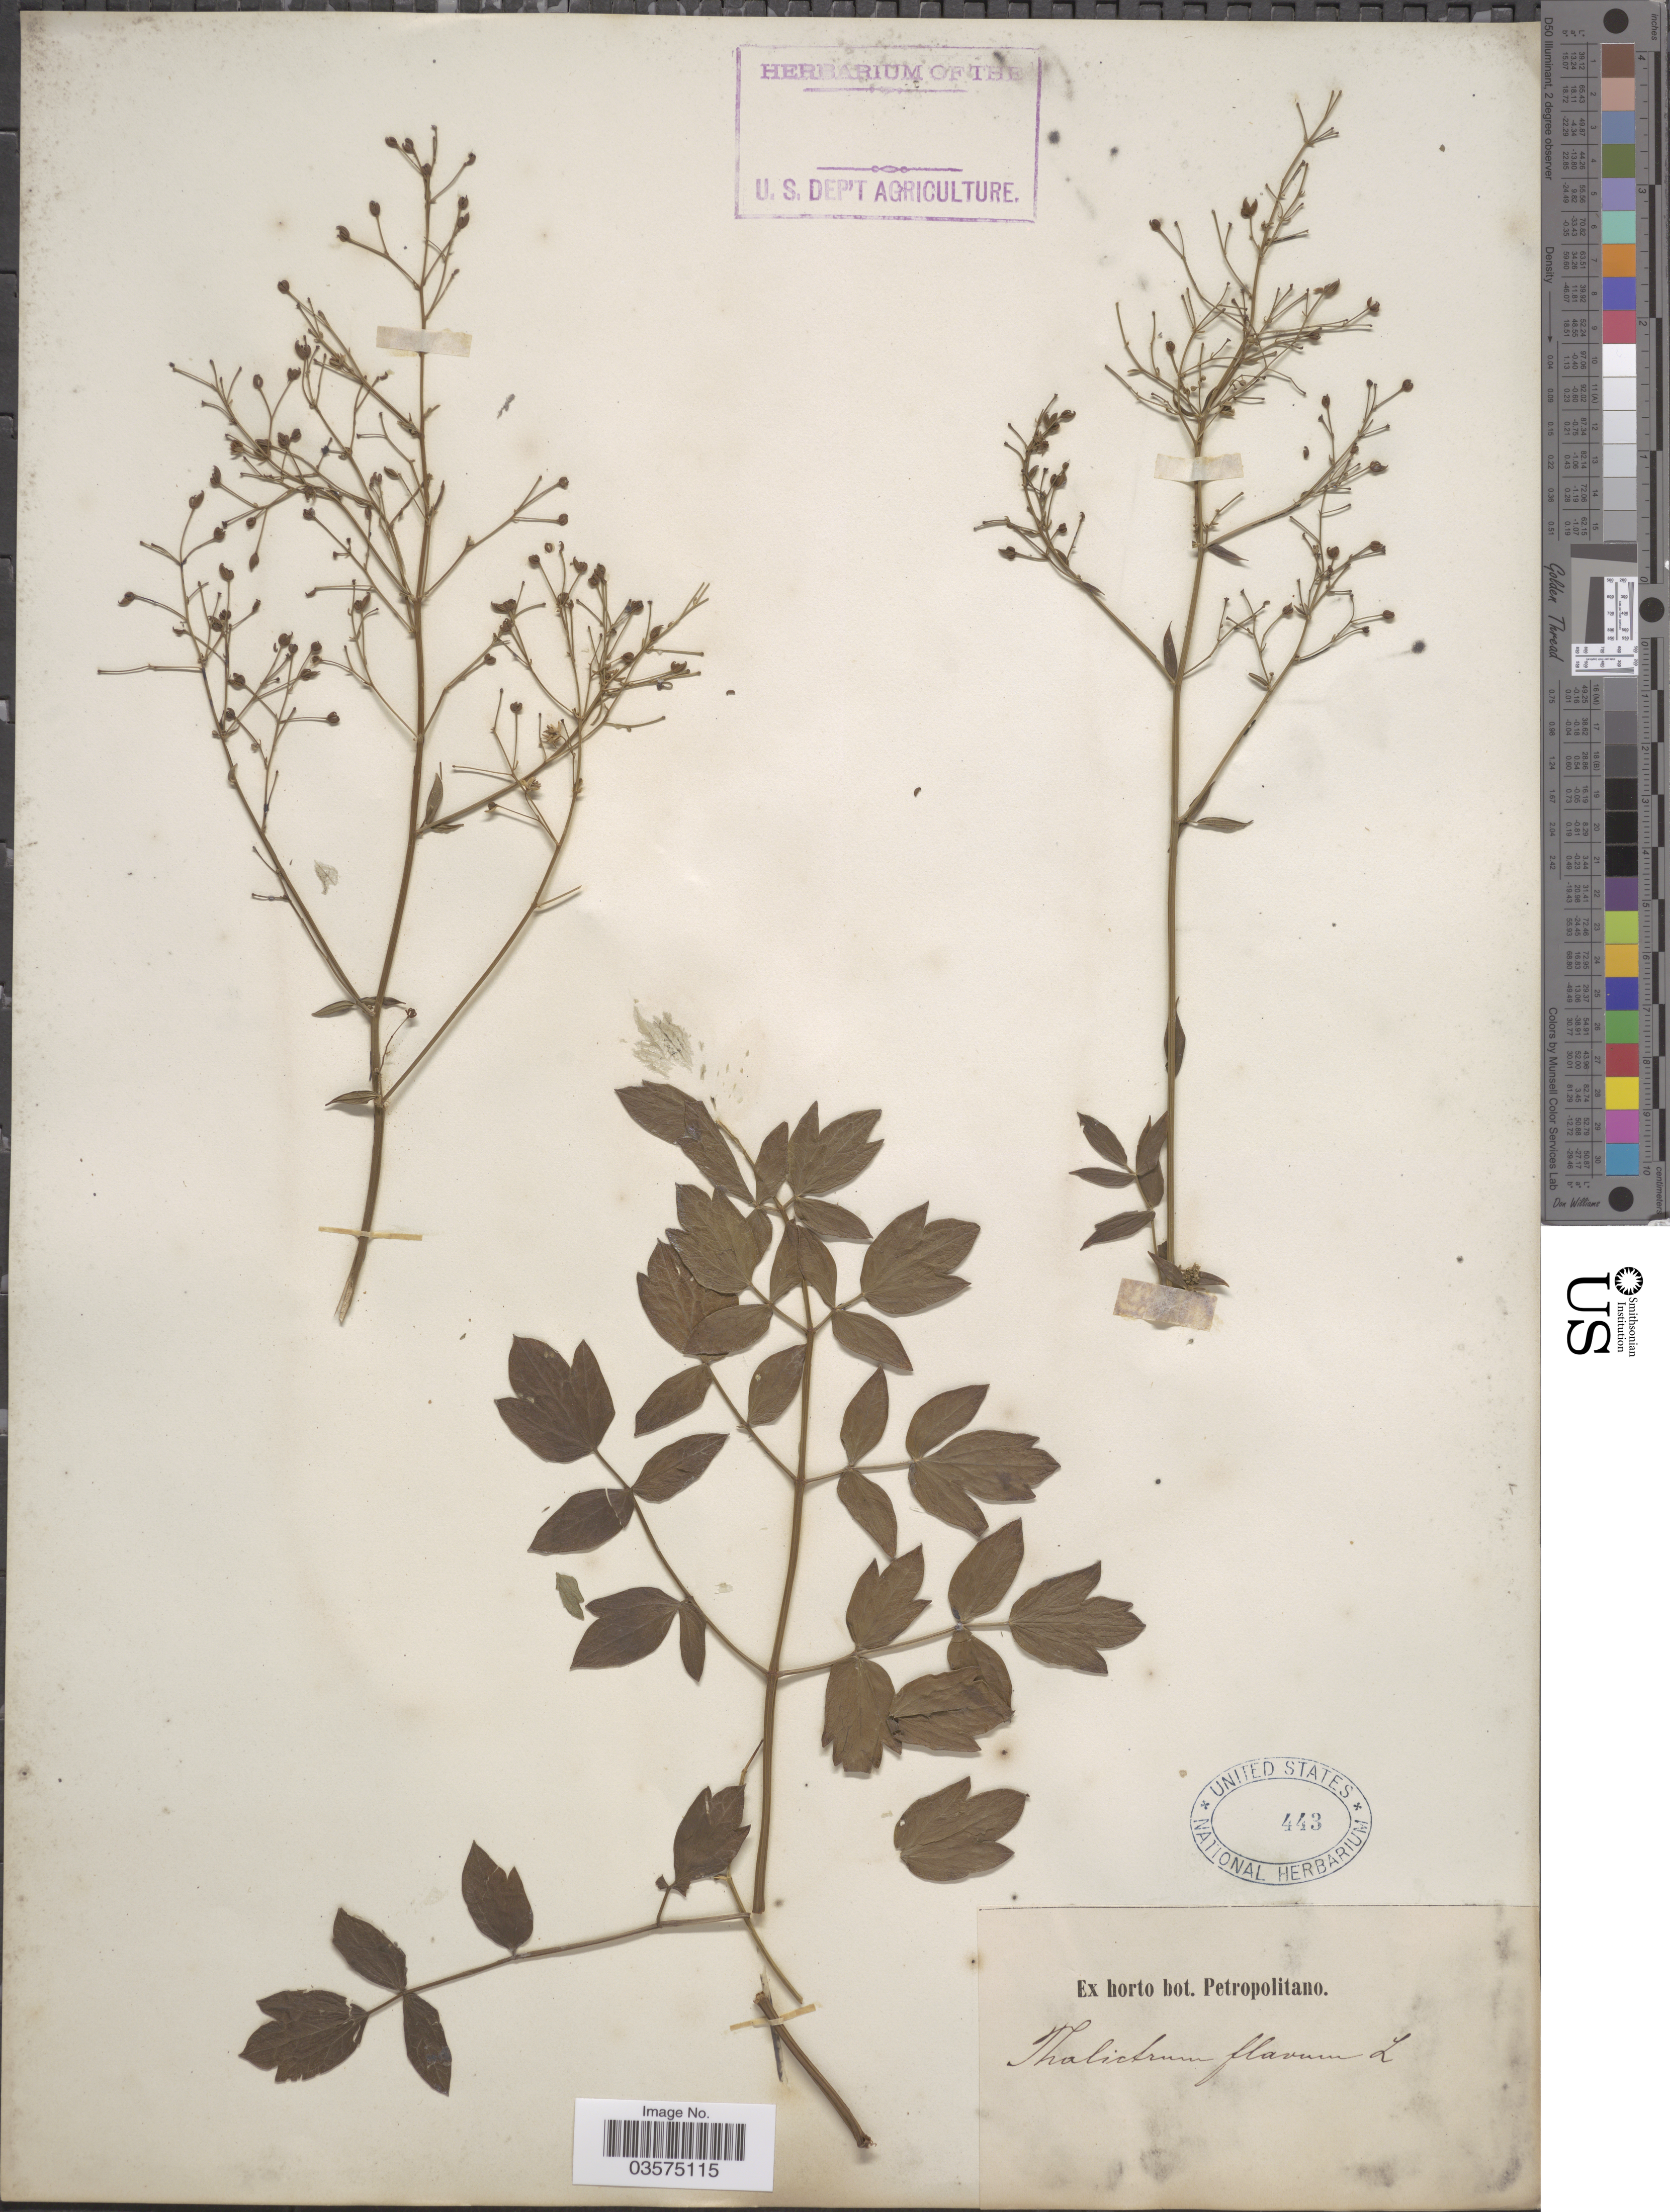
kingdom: Plantae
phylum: Tracheophyta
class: Magnoliopsida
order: Ranunculales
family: Ranunculaceae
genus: Thalictrum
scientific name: Thalictrum flavum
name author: L.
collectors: ex Horto Bot. Petropolitano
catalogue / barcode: US 443